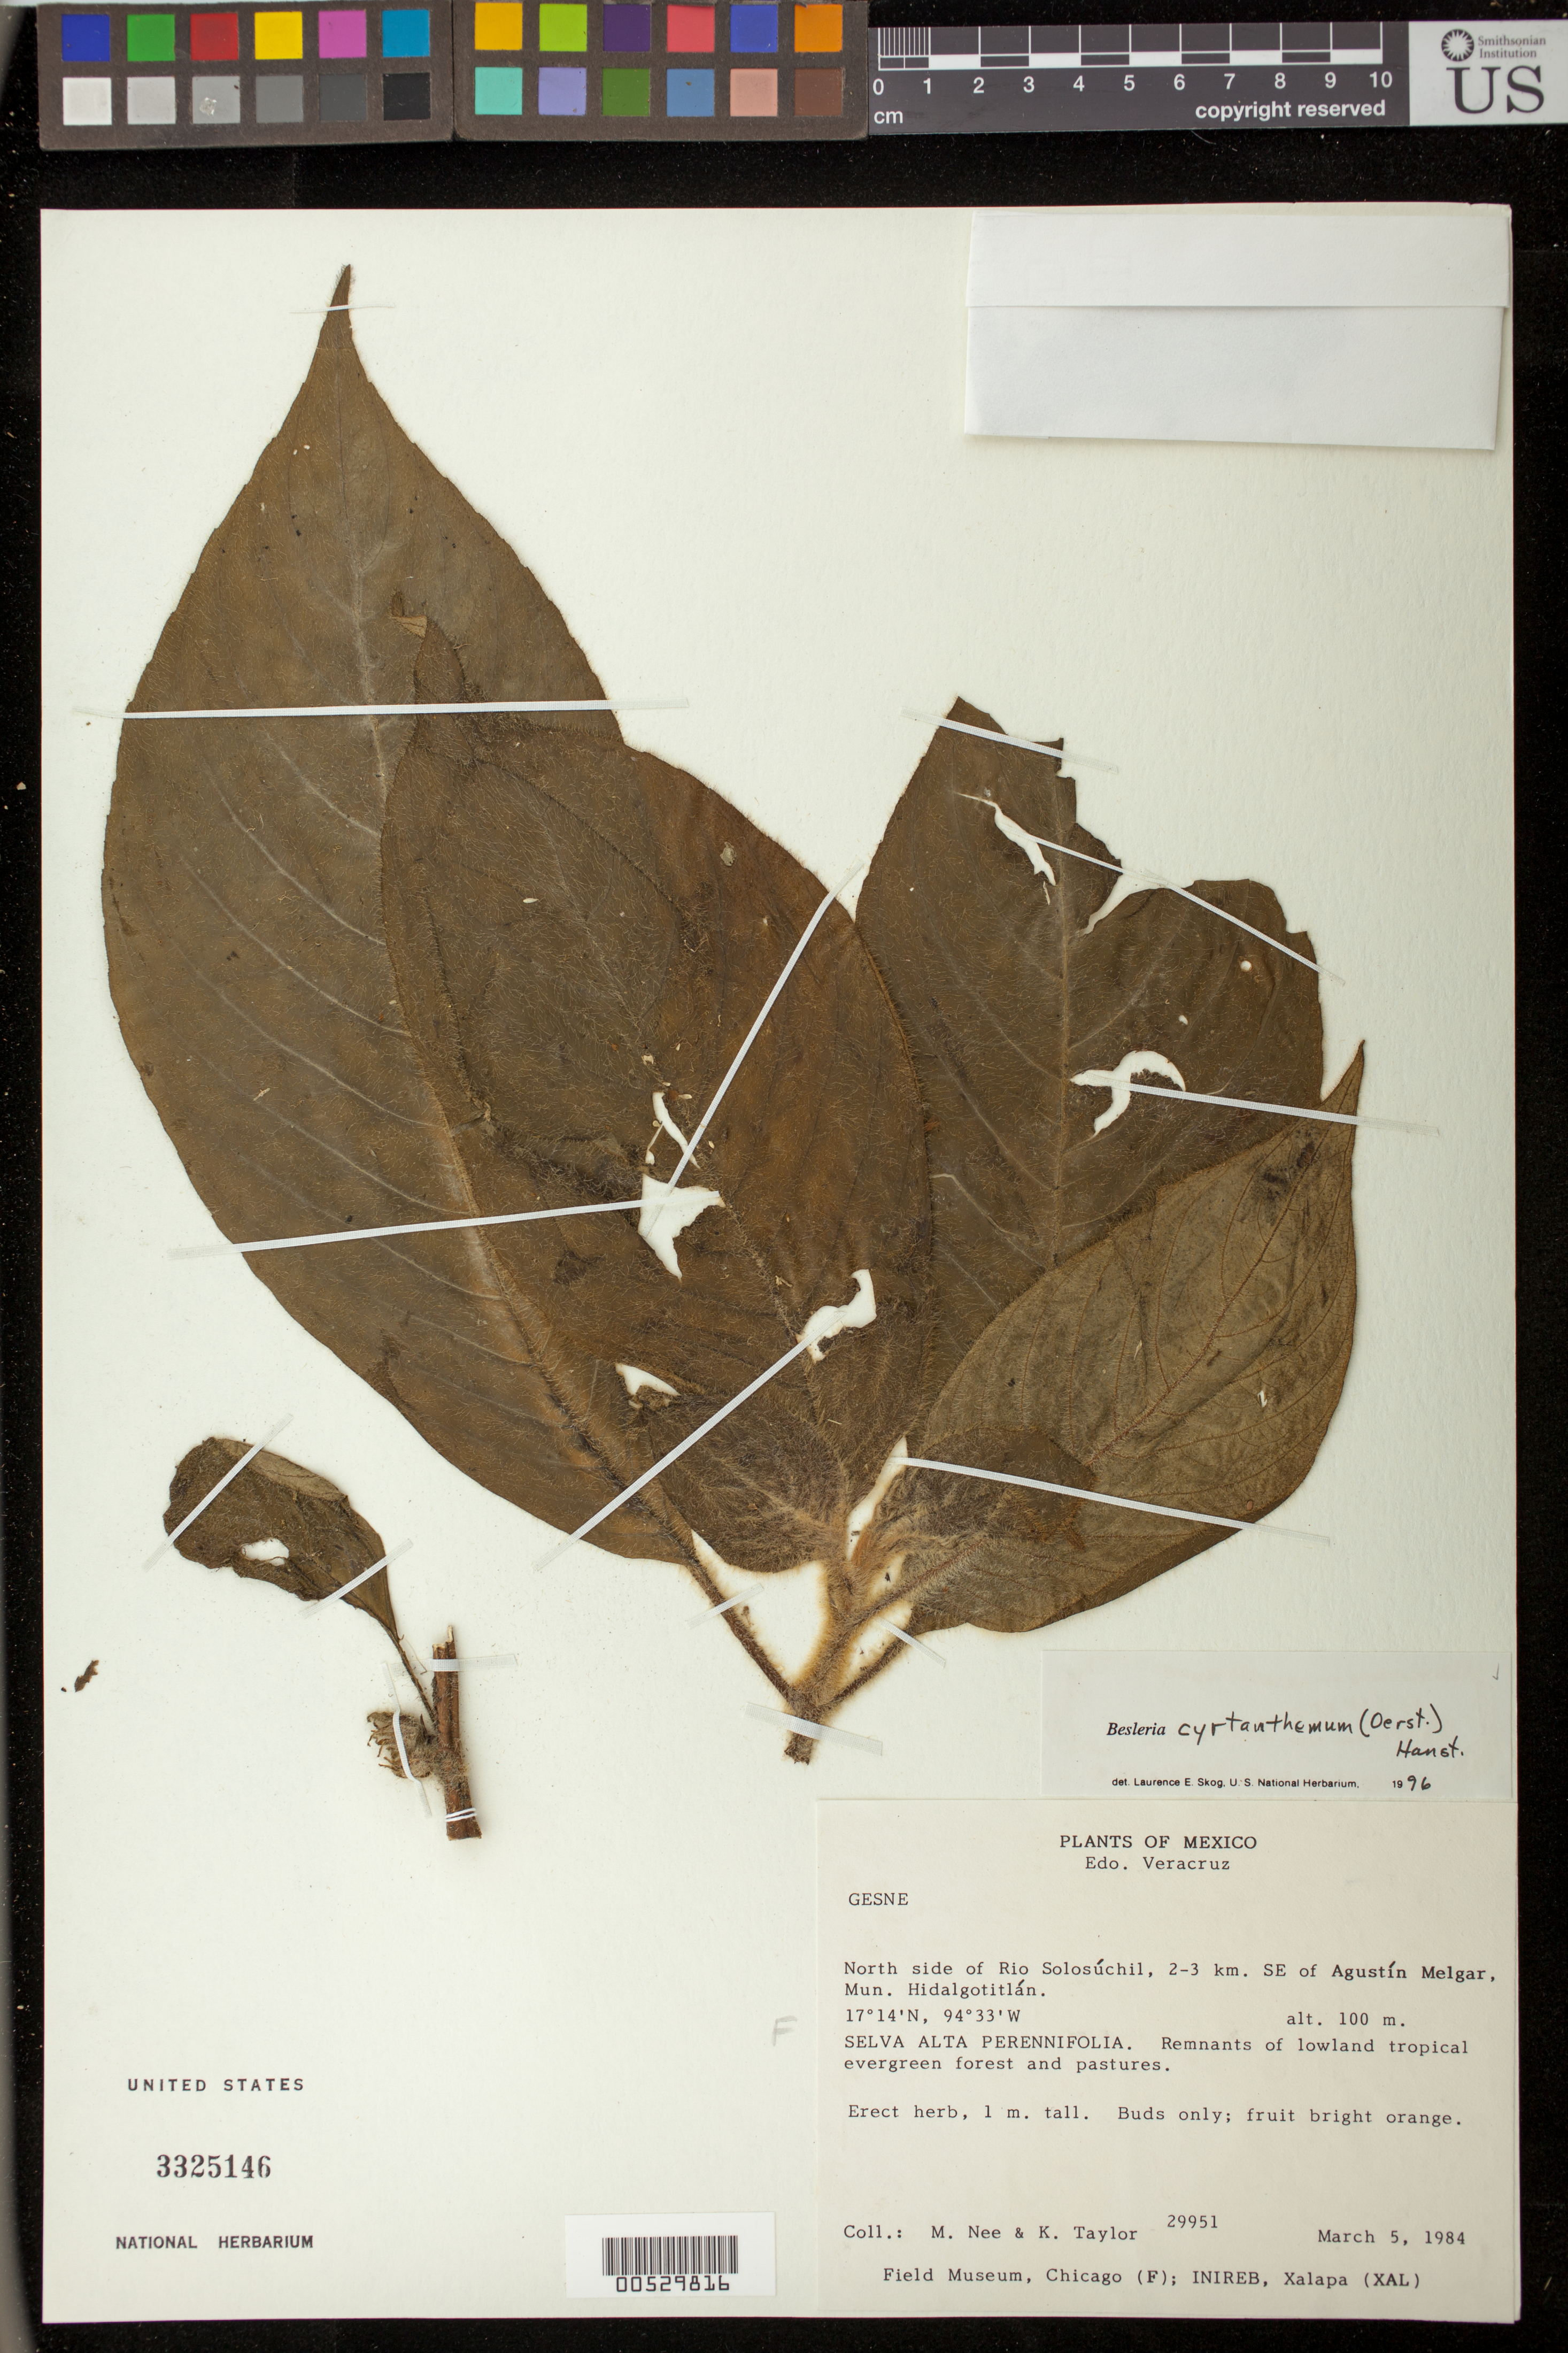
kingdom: Plantae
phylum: Tracheophyta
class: Magnoliopsida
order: Lamiales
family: Gesneriaceae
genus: Besleria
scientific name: Besleria cyrtanthemum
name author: Hanst.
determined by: Skog, Laurence E.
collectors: M. Nee & K. Taylor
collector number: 29951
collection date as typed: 05 Mar 1984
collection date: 1984-03-05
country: Mexico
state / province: Veracruz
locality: Mpio. Hidalgotitlán, north side of Rio Solosúchil, 2-3 km SE of Agustín Melgar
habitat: Selva alta perennifolia. Remnants of lowland tropical evergreen forest and pastures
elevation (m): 100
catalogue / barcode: US 3325146